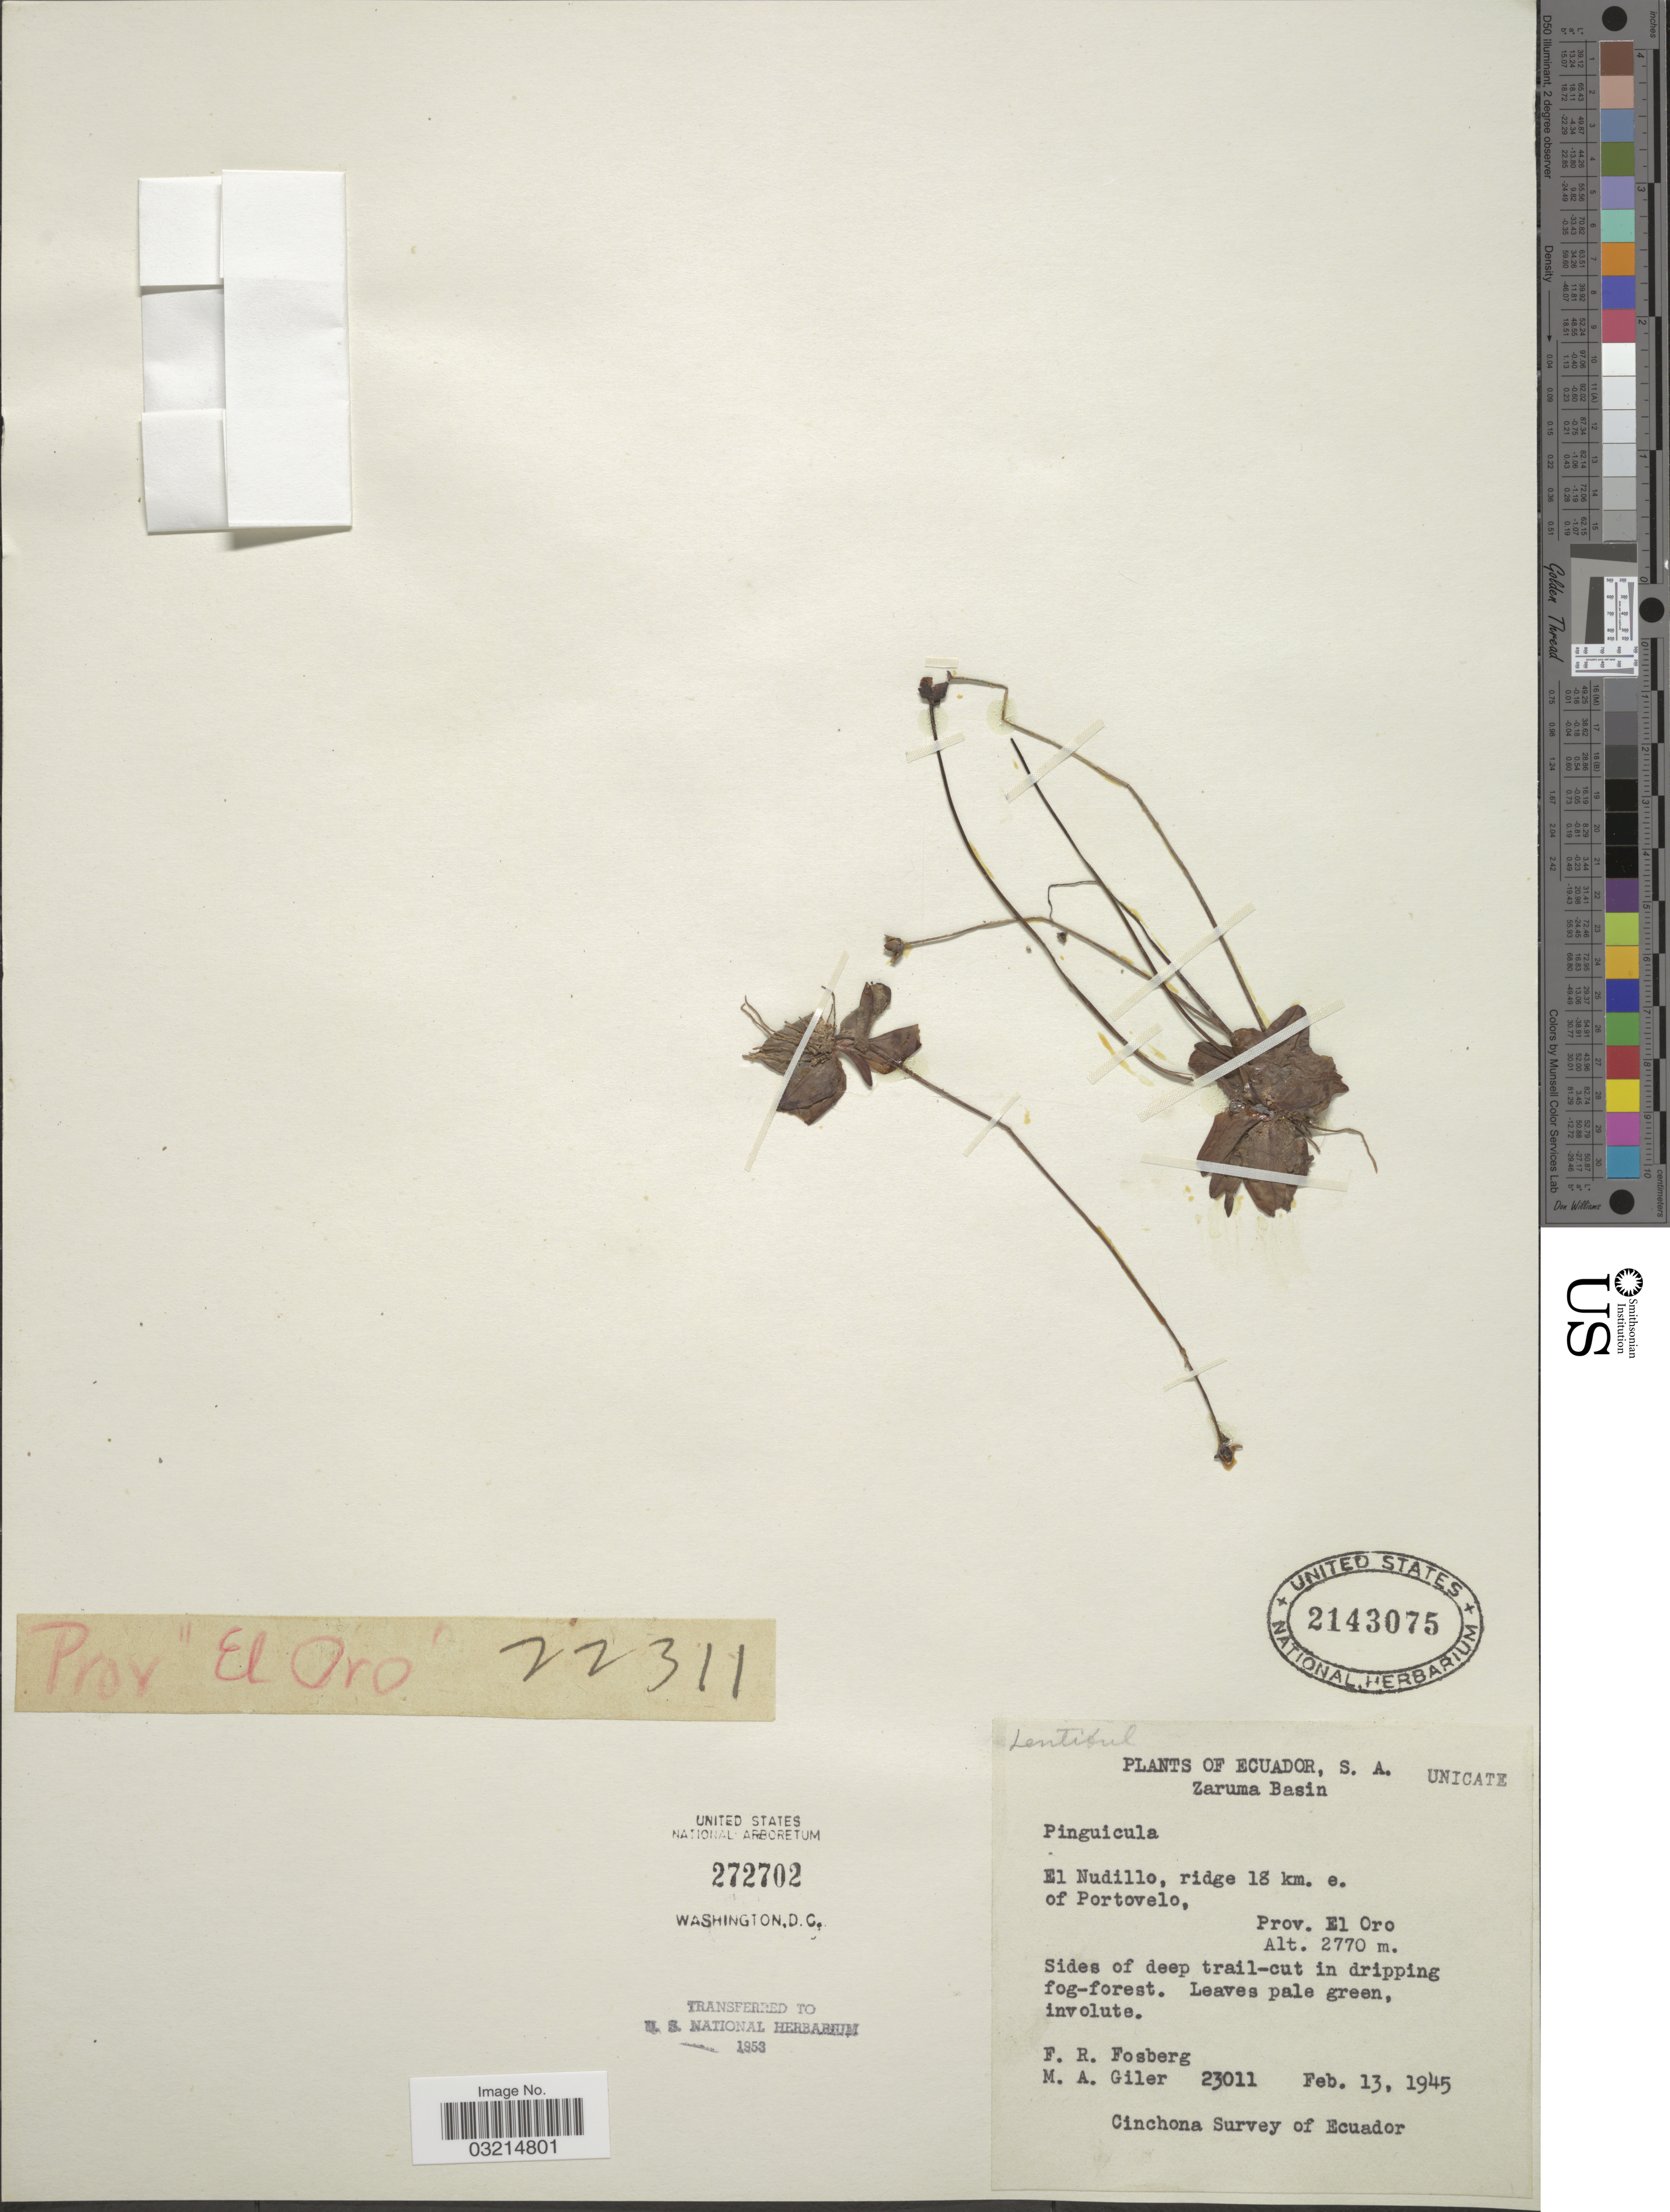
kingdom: Plantae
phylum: Tracheophyta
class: Magnoliopsida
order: Lamiales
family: Lentibulariaceae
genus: Pinguicula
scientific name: Pinguicula sp.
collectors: F. R. Fosberg & M. Giler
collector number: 23011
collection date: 1945-02-13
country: Ecuador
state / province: El Oro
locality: Zaruma Basin, El Nudillo, ridge 18 km. e. of Portovelo.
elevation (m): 2770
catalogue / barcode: US 2143075